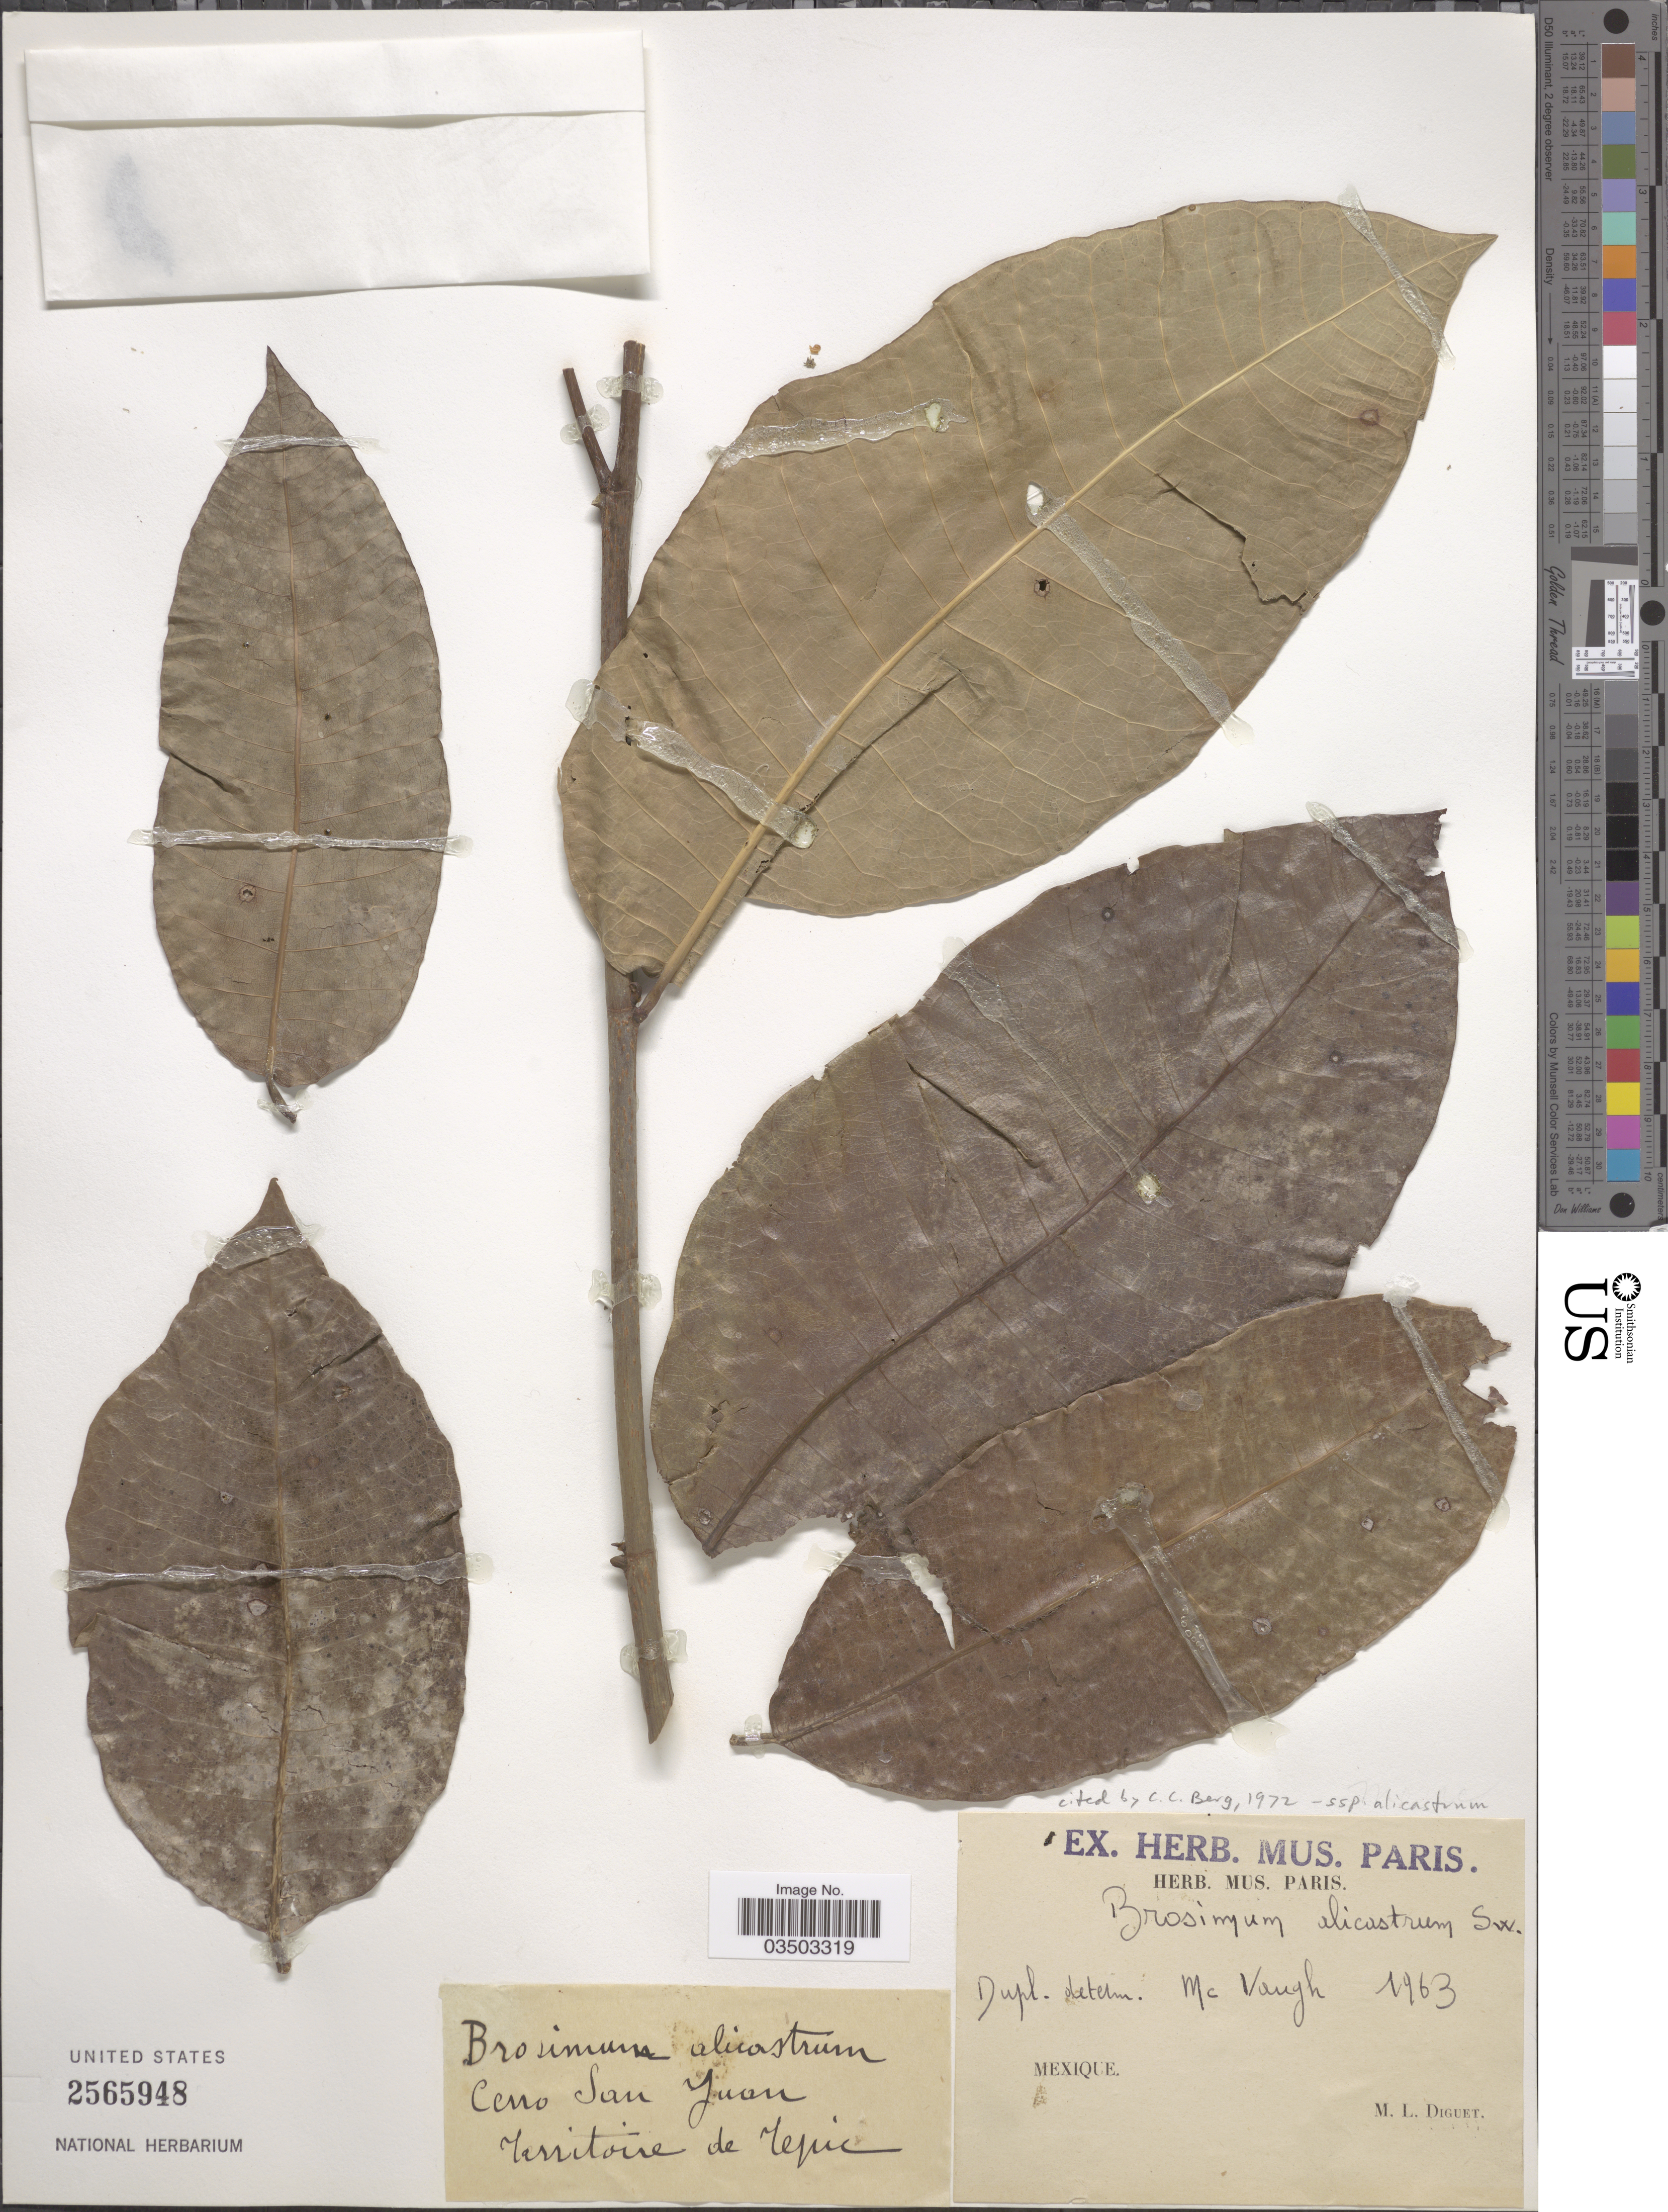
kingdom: Plantae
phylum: Tracheophyta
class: Magnoliopsida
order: Rosales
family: Moraceae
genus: Brosimum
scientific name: Brosimum alicastrum subsp. alicastrum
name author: Sw.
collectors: M. L. Diguet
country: Mexico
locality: Cerro San Juan, Territoire de Tepic.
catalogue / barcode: US 2565948